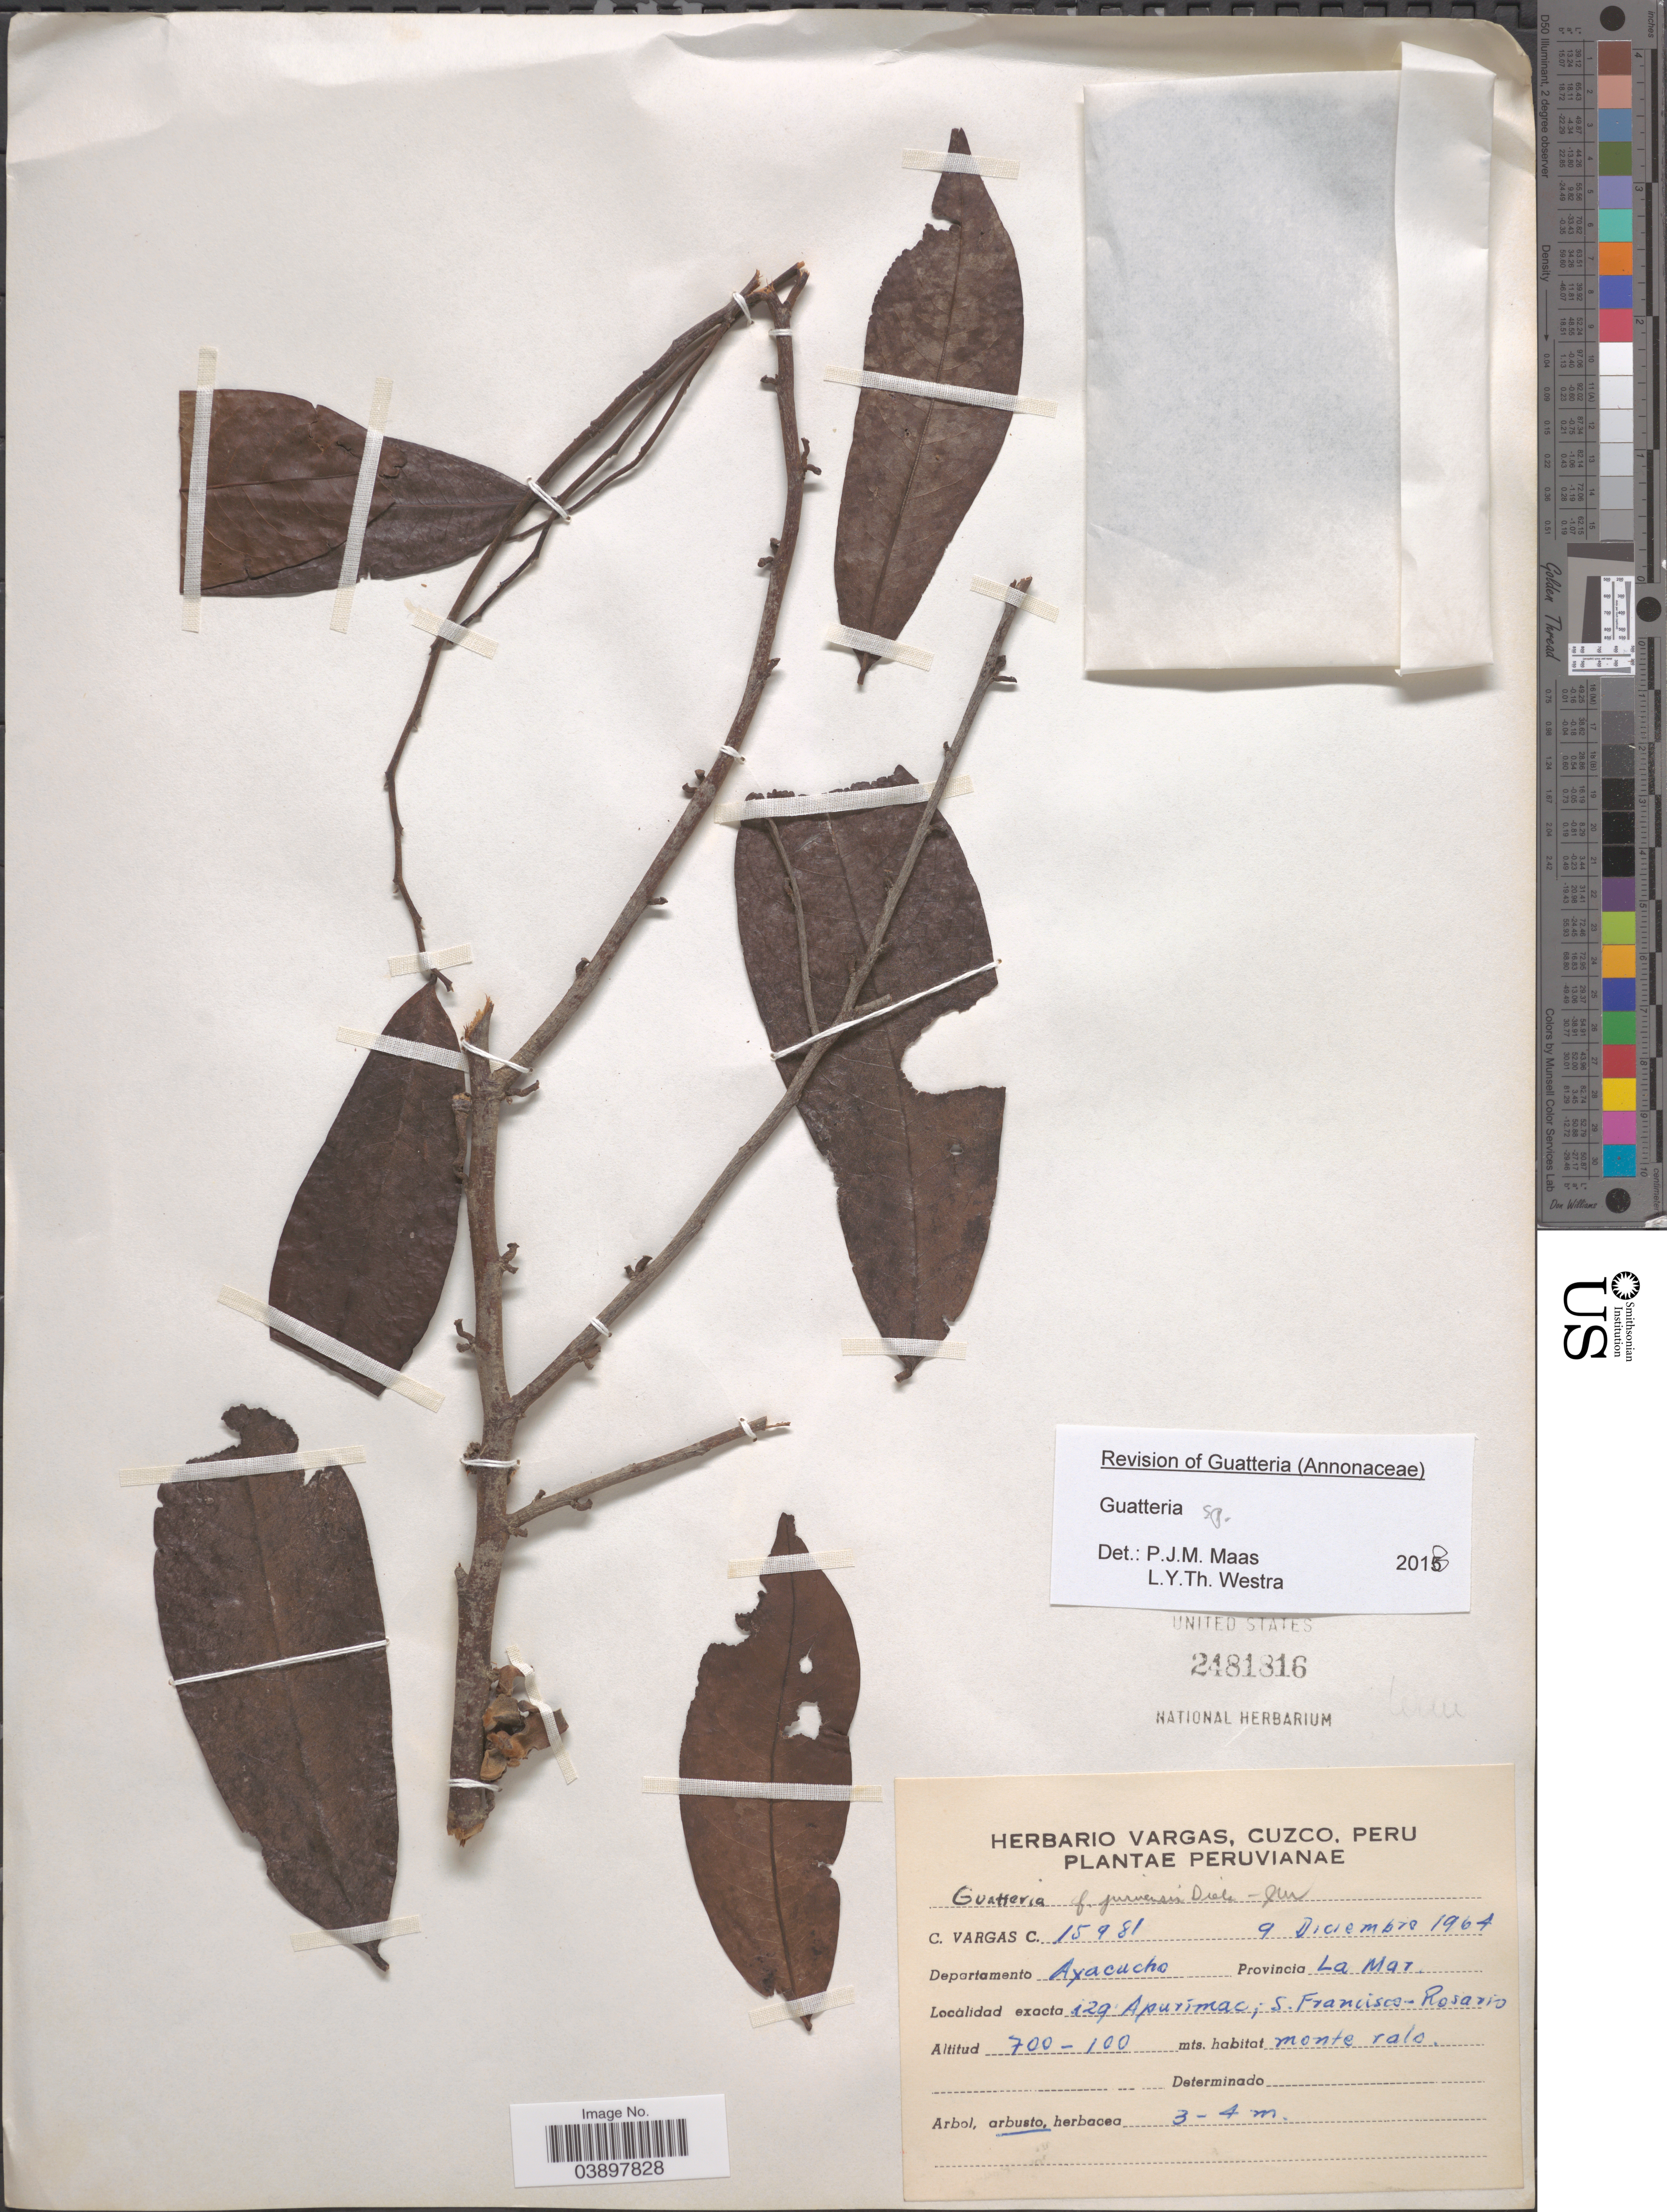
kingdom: Plantae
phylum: Tracheophyta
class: Magnoliopsida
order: Magnoliales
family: Annonaceae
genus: Guatteria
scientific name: Guatteria sp.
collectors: C. Vargas Calderón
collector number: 15981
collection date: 1964-12-09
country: Peru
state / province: Ayacucho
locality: Departamento Ayacucho. Provincia La Mar. 123 Apurimac; S. Francisco-Rosario.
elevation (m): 100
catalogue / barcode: US 2481816